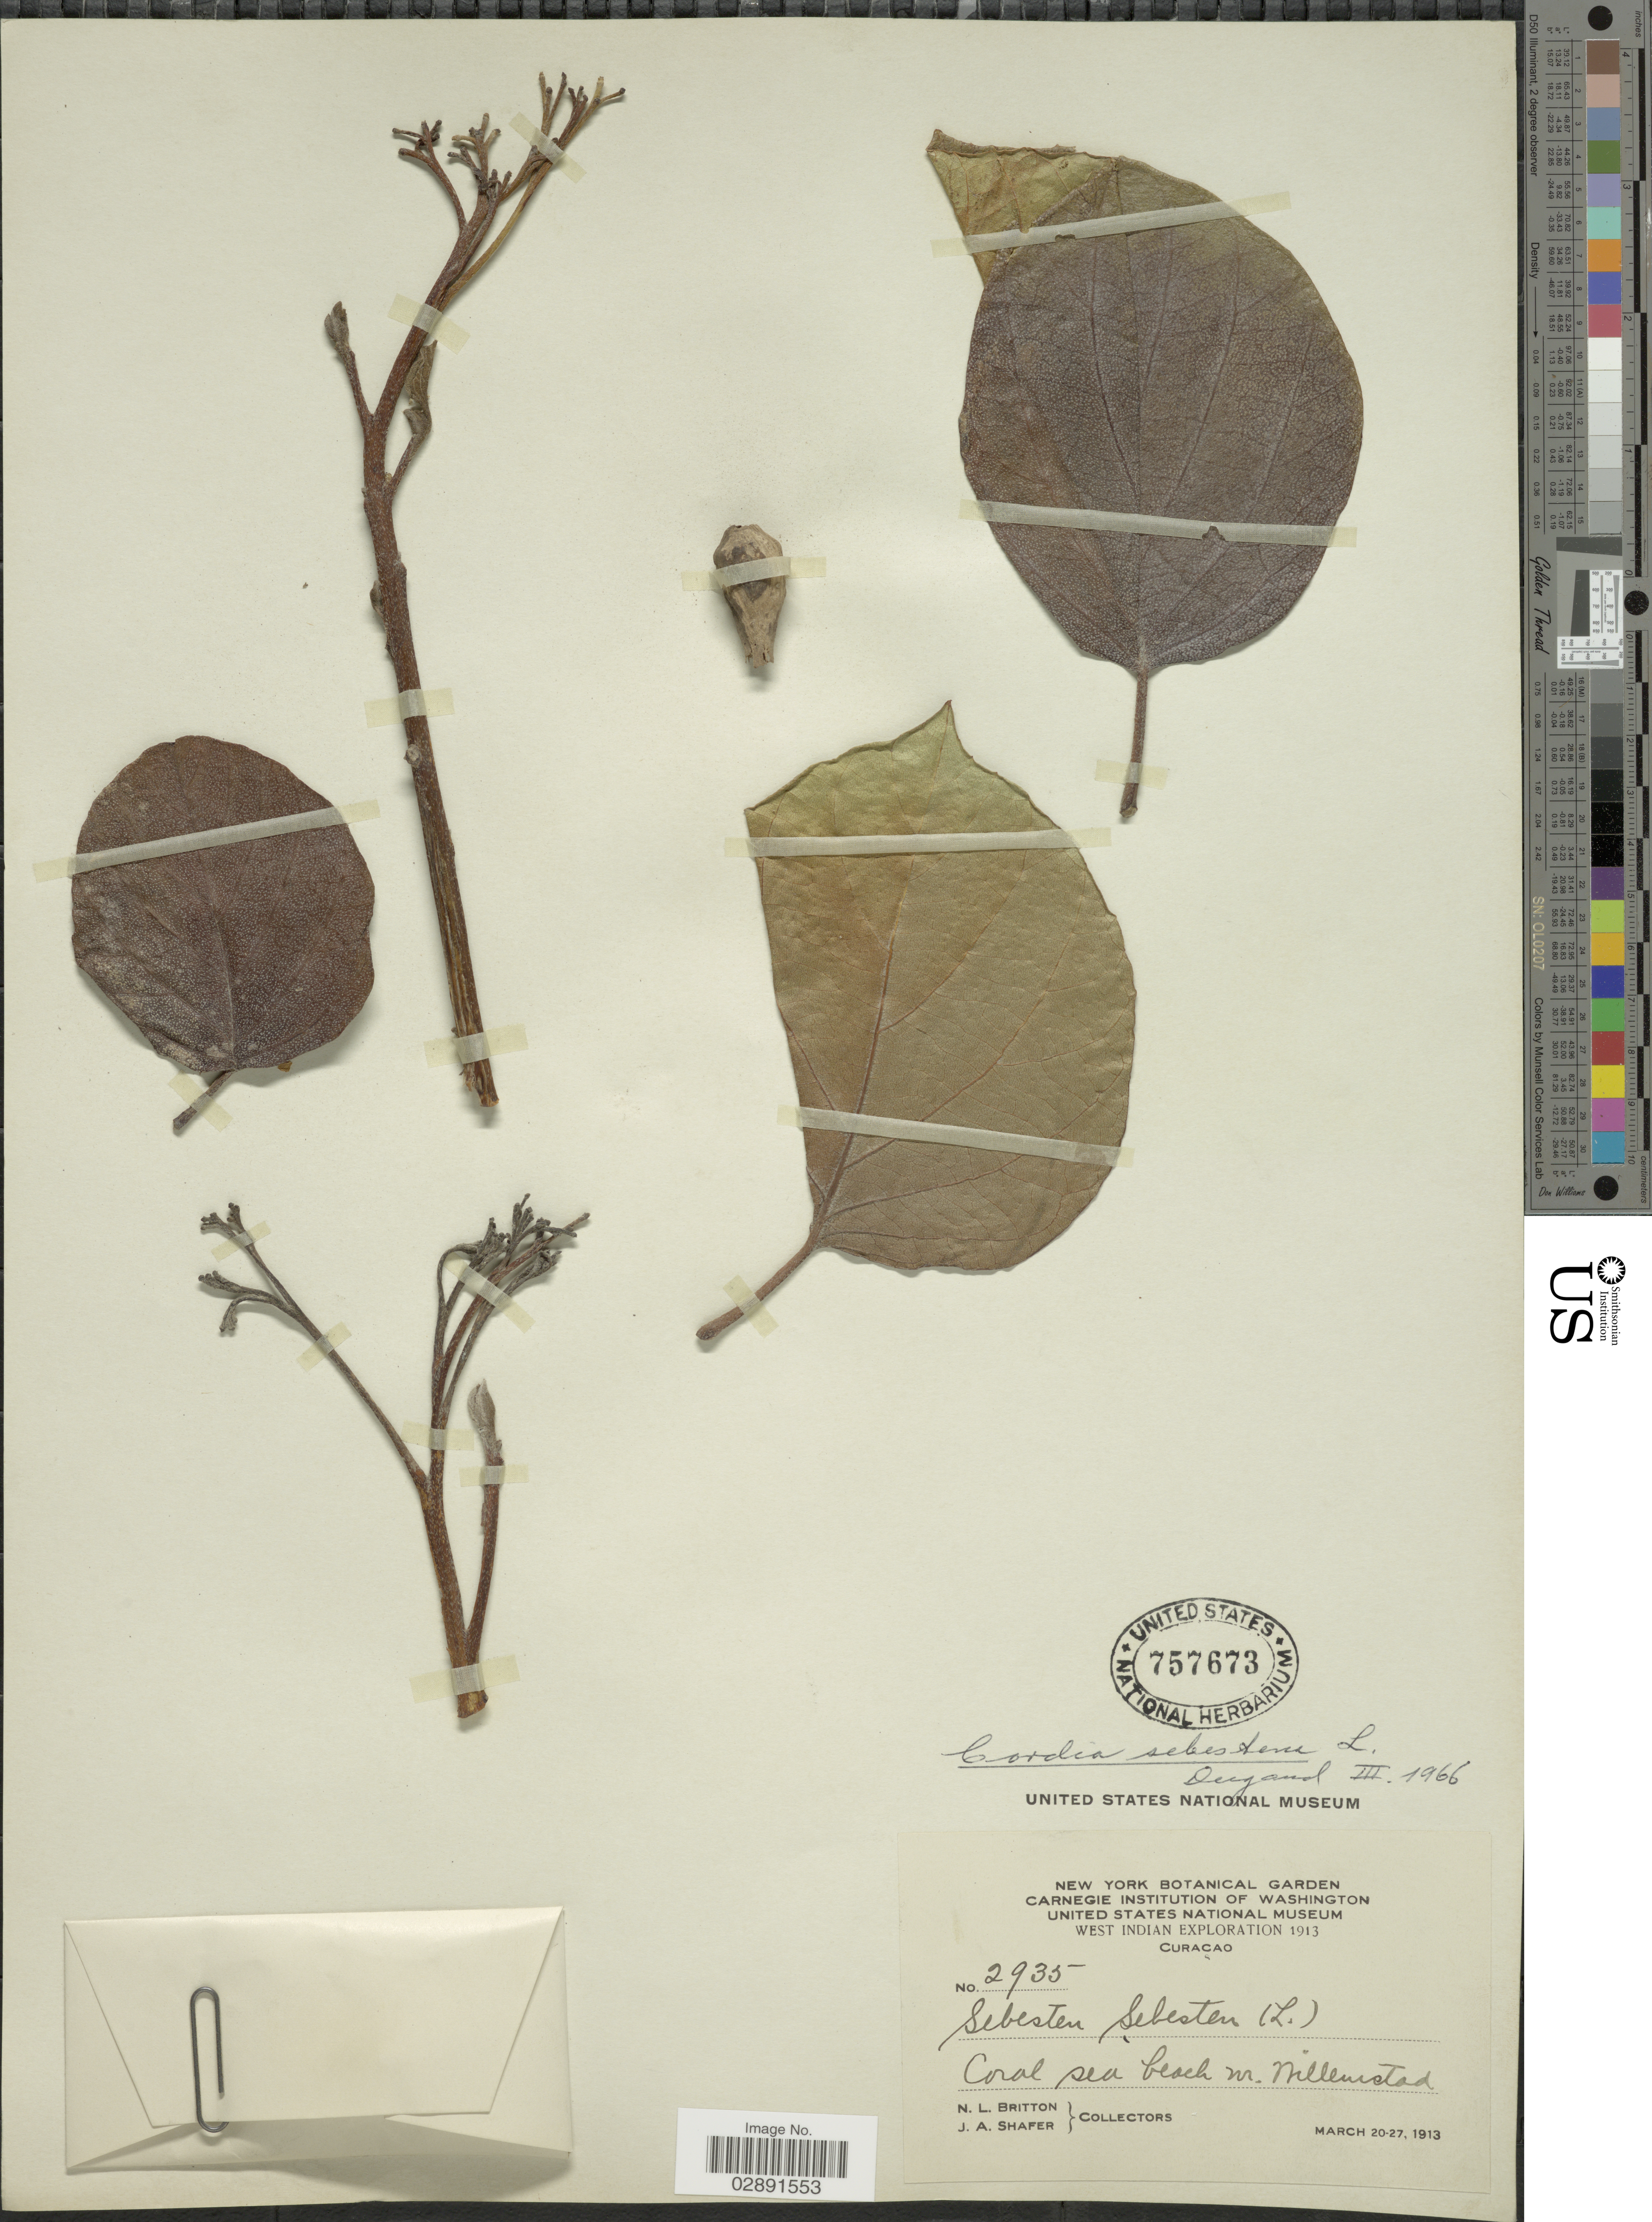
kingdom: Plantae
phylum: Tracheophyta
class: Magnoliopsida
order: Boraginales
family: Cordiaceae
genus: Cordia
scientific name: Cordia sebestena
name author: L.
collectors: N. Britton & J. A. Shafer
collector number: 2935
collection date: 1913-03-20/1913-03-27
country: Curaçao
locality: West Indian. Coral sea beach nr. Willemstad.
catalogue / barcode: US 757673